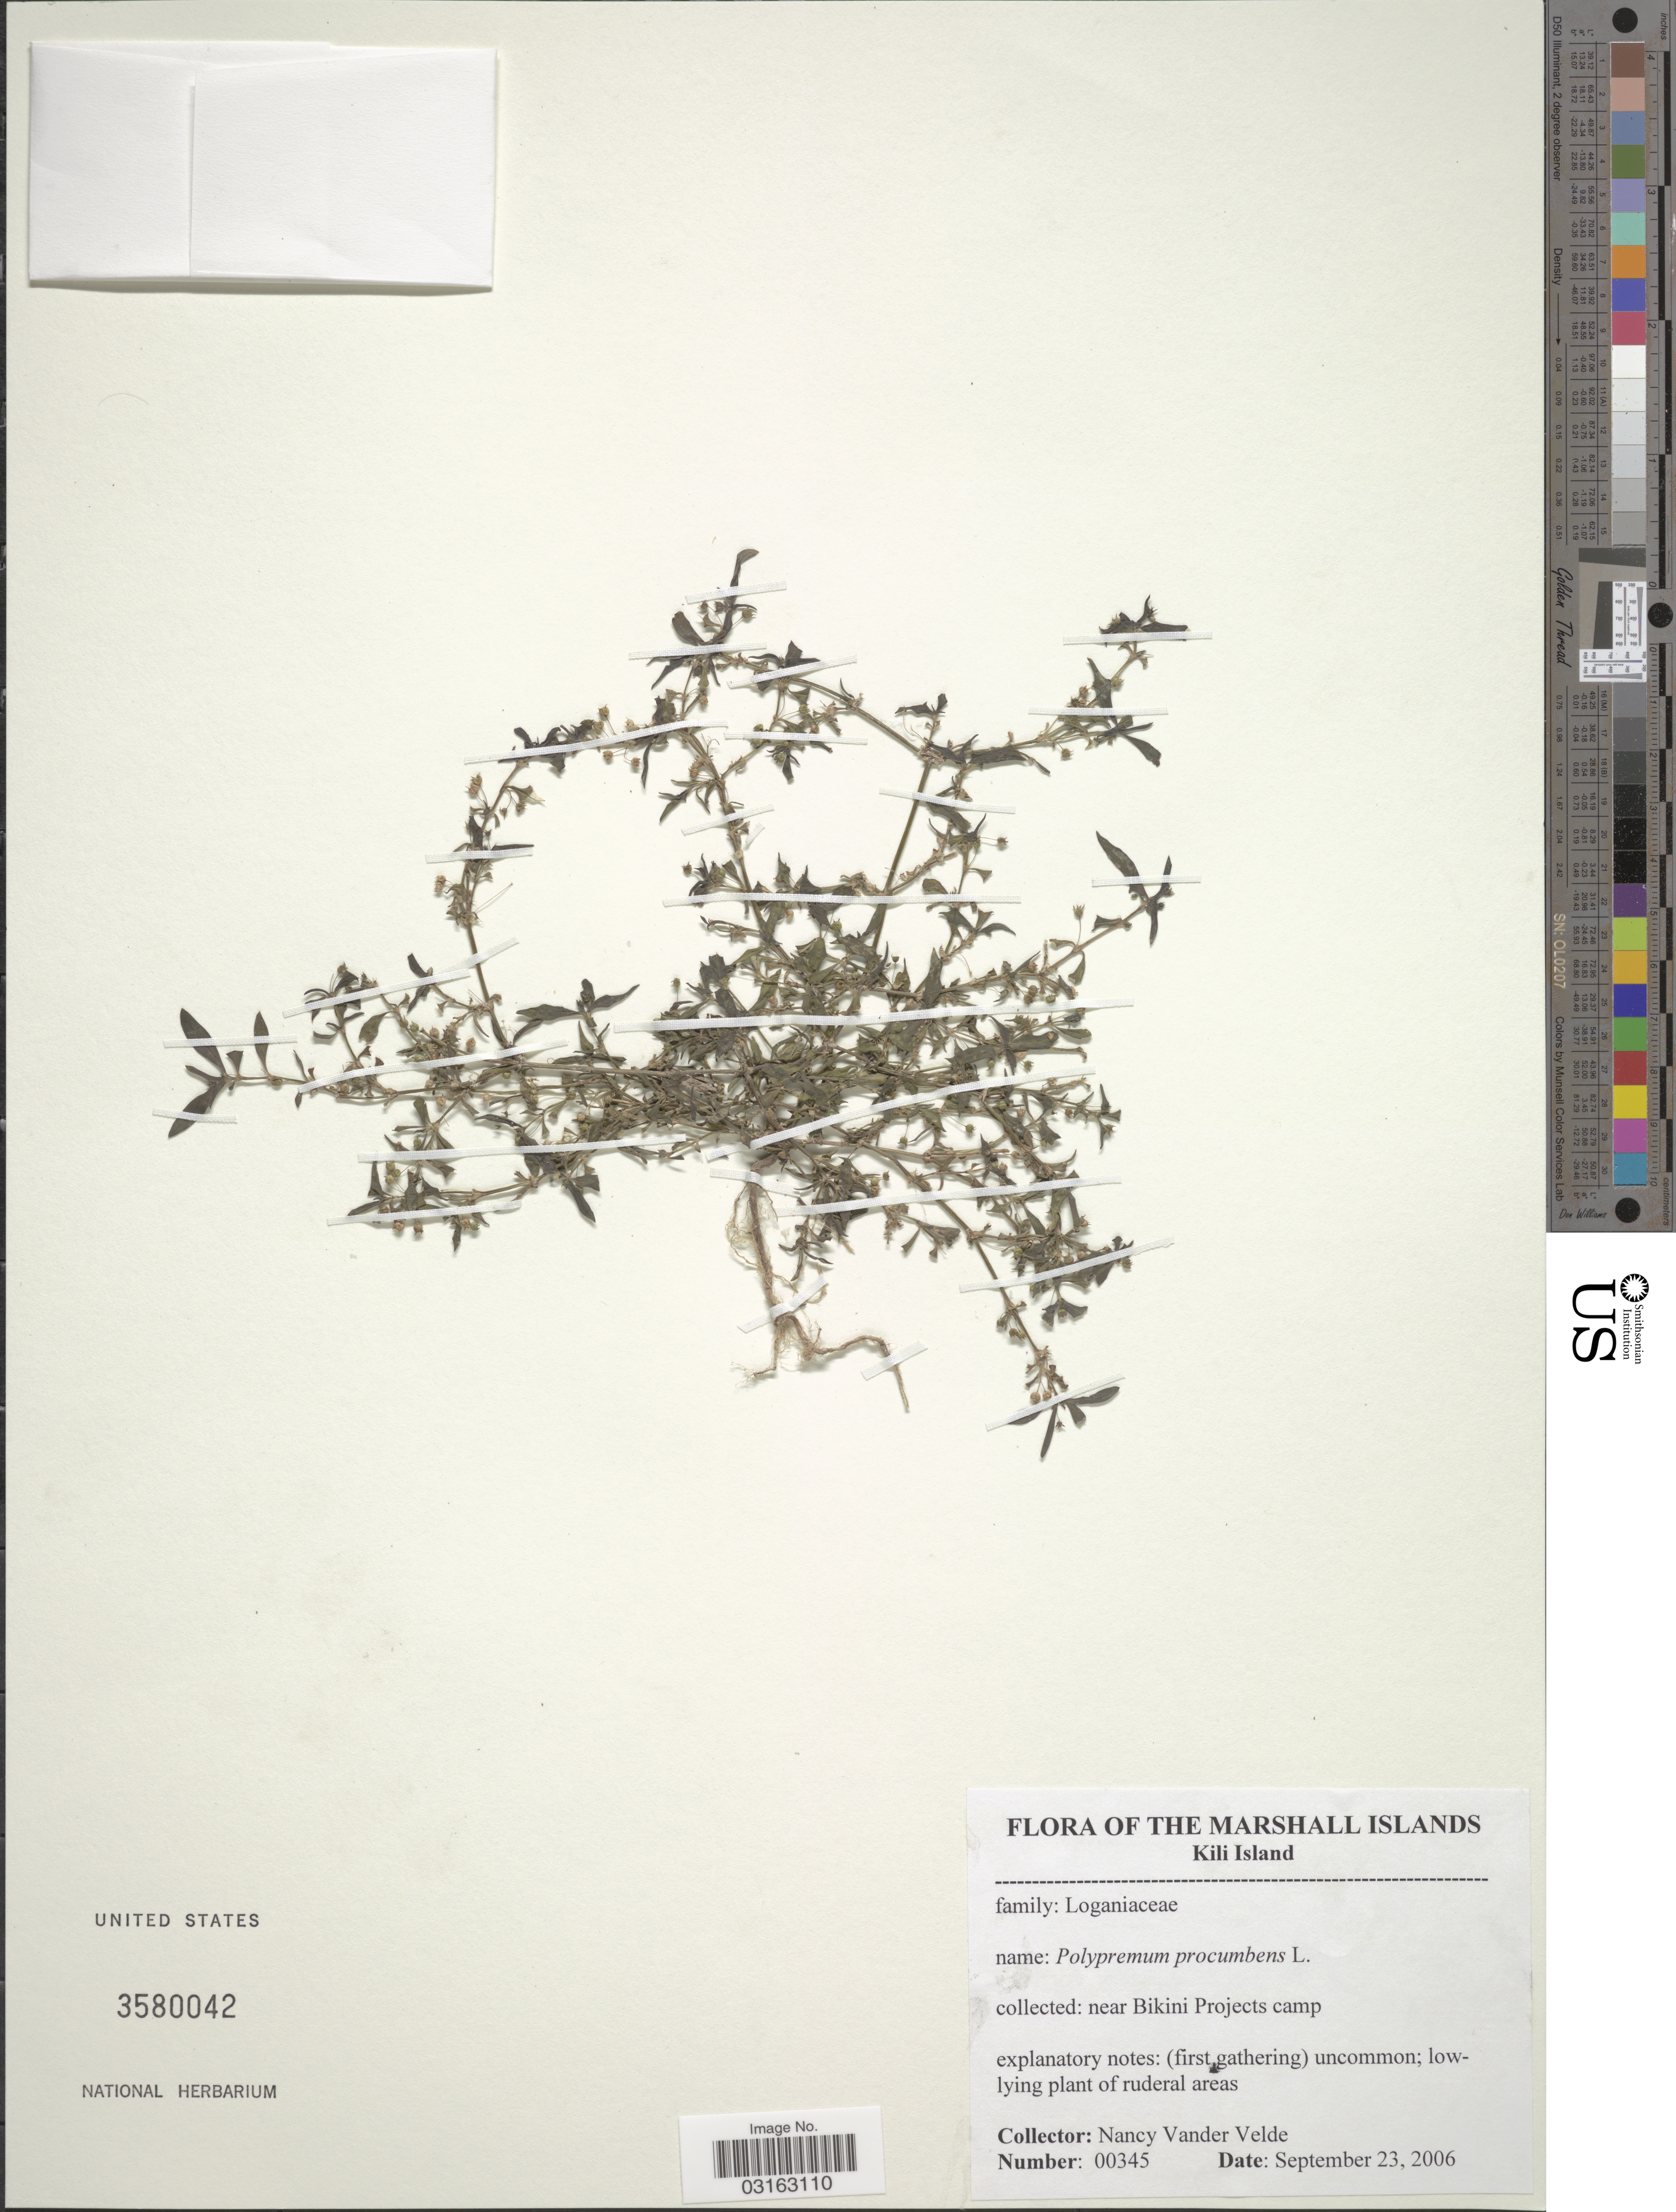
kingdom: Plantae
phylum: Tracheophyta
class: Magnoliopsida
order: Lamiales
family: Tetrachondraceae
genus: Polypremum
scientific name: Polypremum procumbens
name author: L.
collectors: N. Vander Velde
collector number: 00345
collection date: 2006-09-23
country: Marshall Islands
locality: Kili Island. Near Bikini Projects camp.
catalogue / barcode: US 3580042